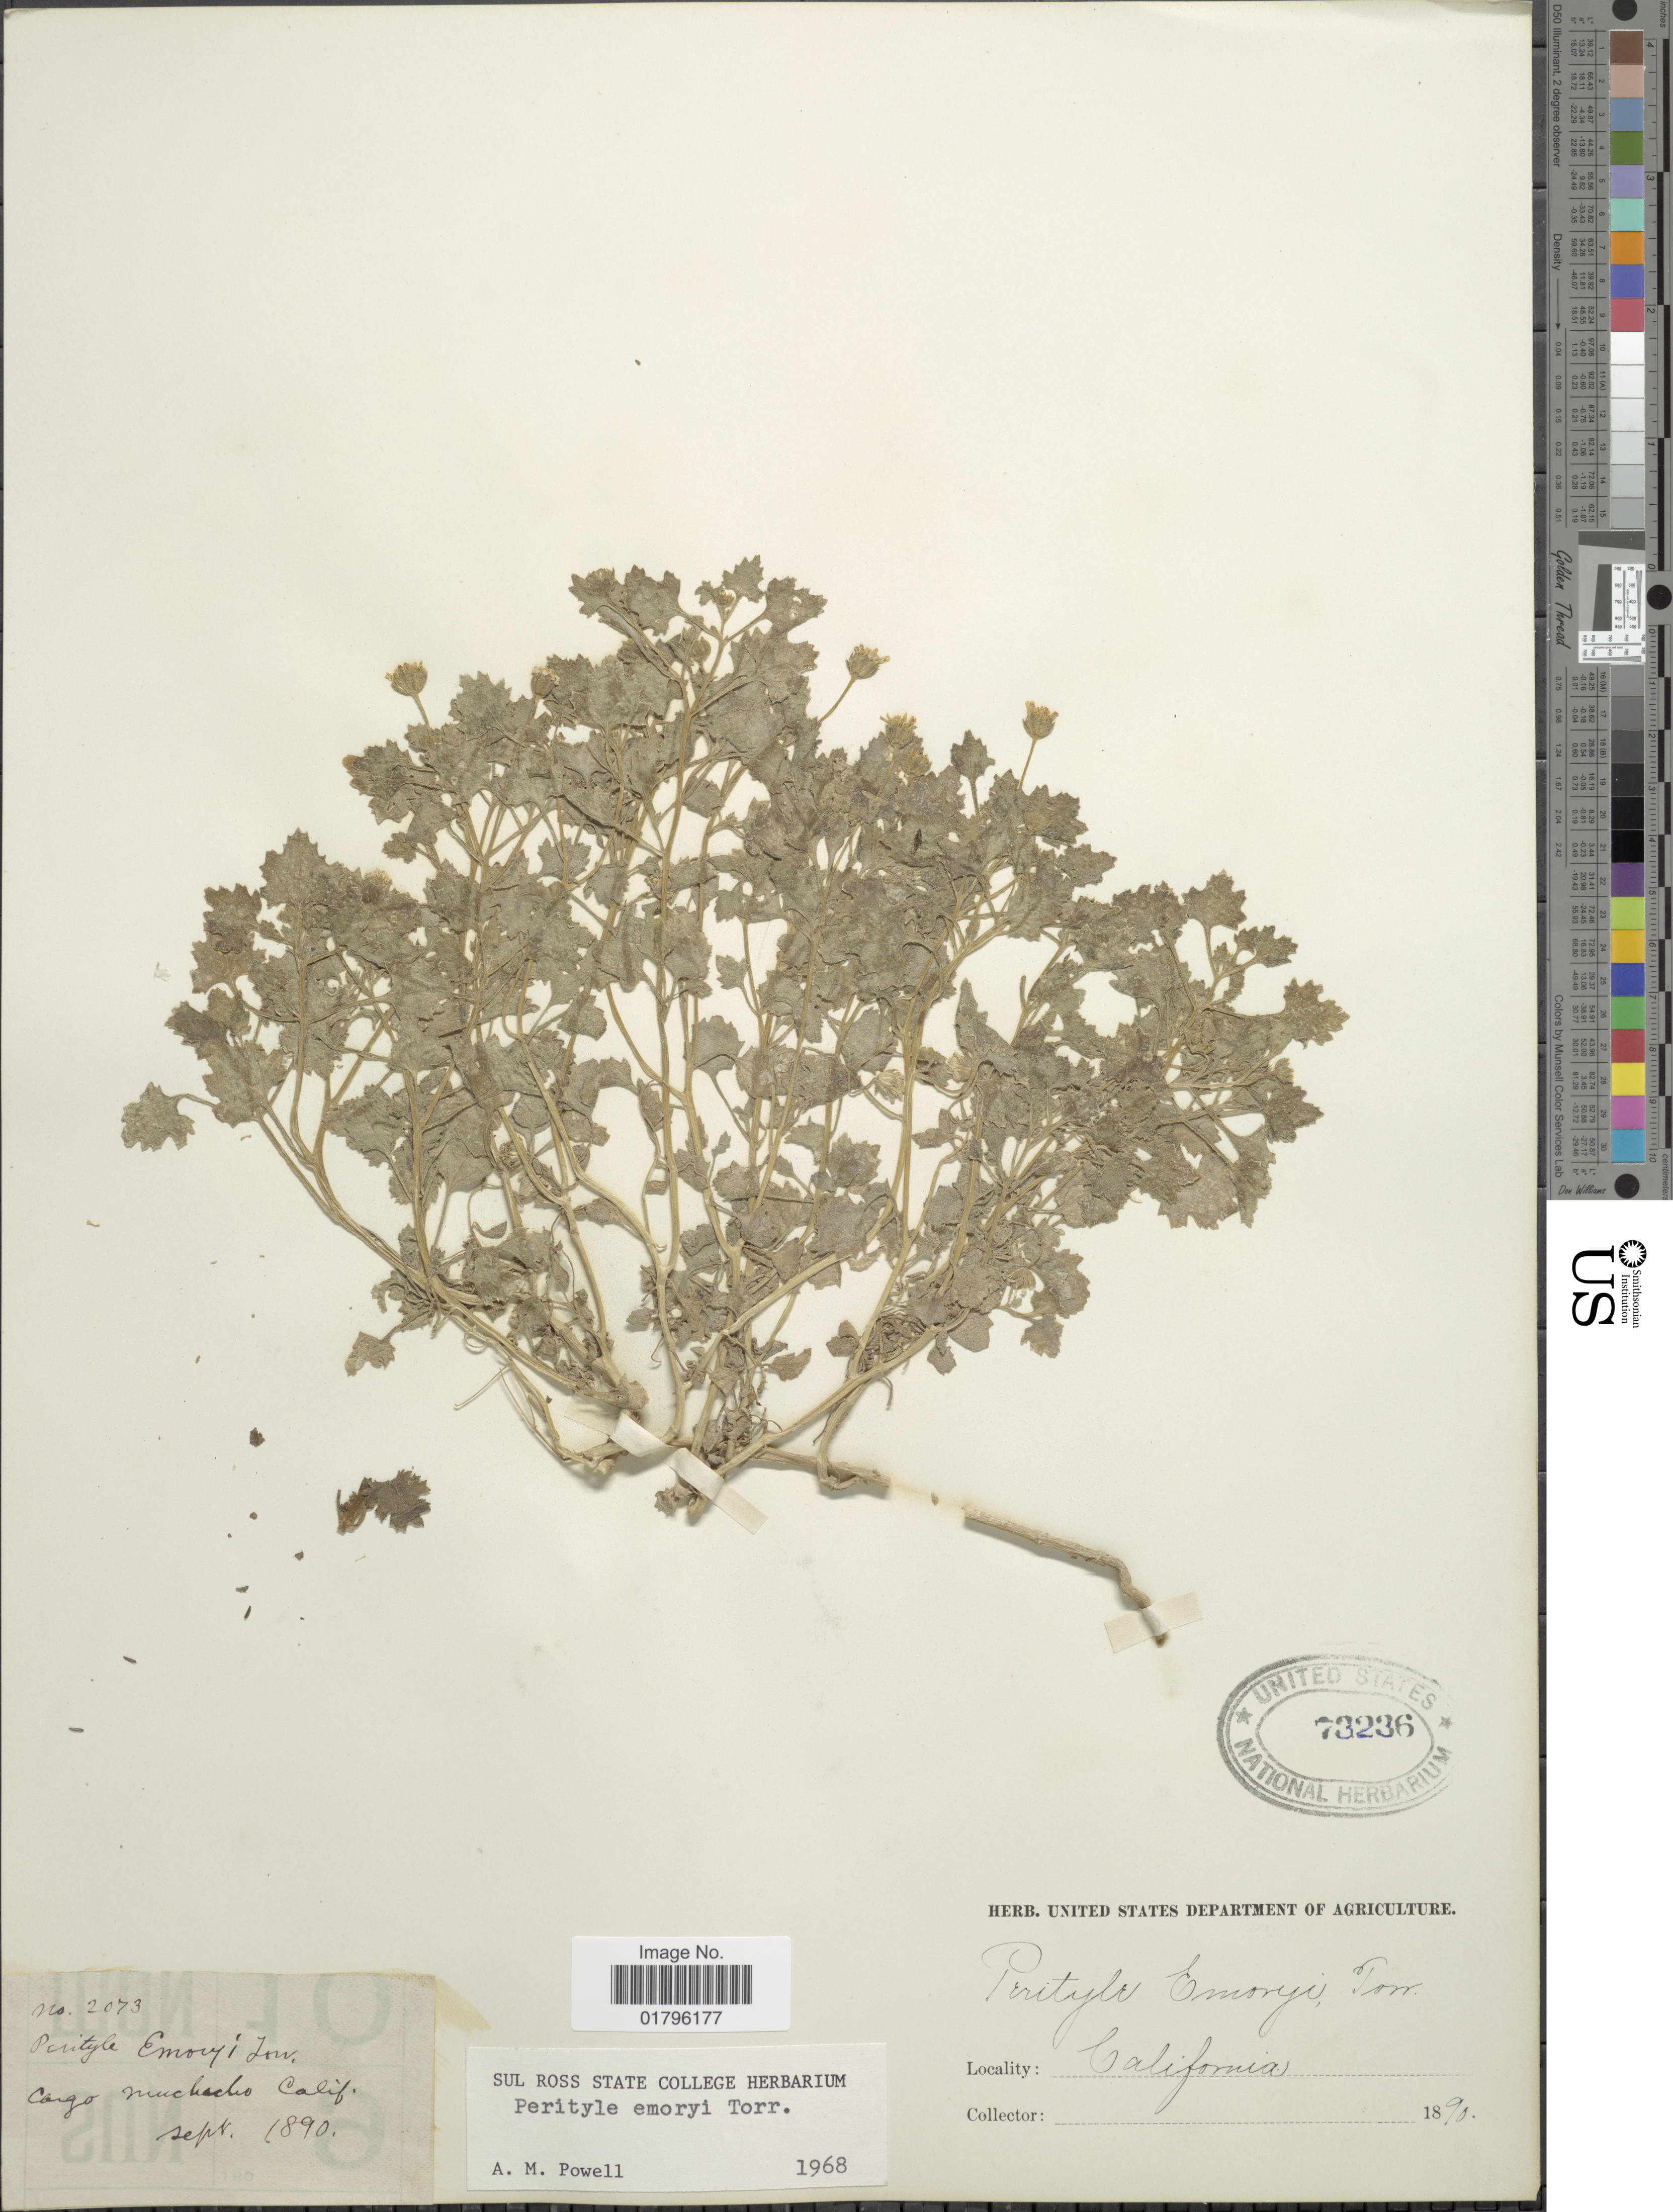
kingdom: Plantae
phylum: Tracheophyta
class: Magnoliopsida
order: Asterales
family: Asteraceae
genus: Perityle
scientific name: Perityle emoryi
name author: Torr.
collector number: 2073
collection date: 1890-09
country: United States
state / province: California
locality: Cargo muchacho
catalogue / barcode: US 73236